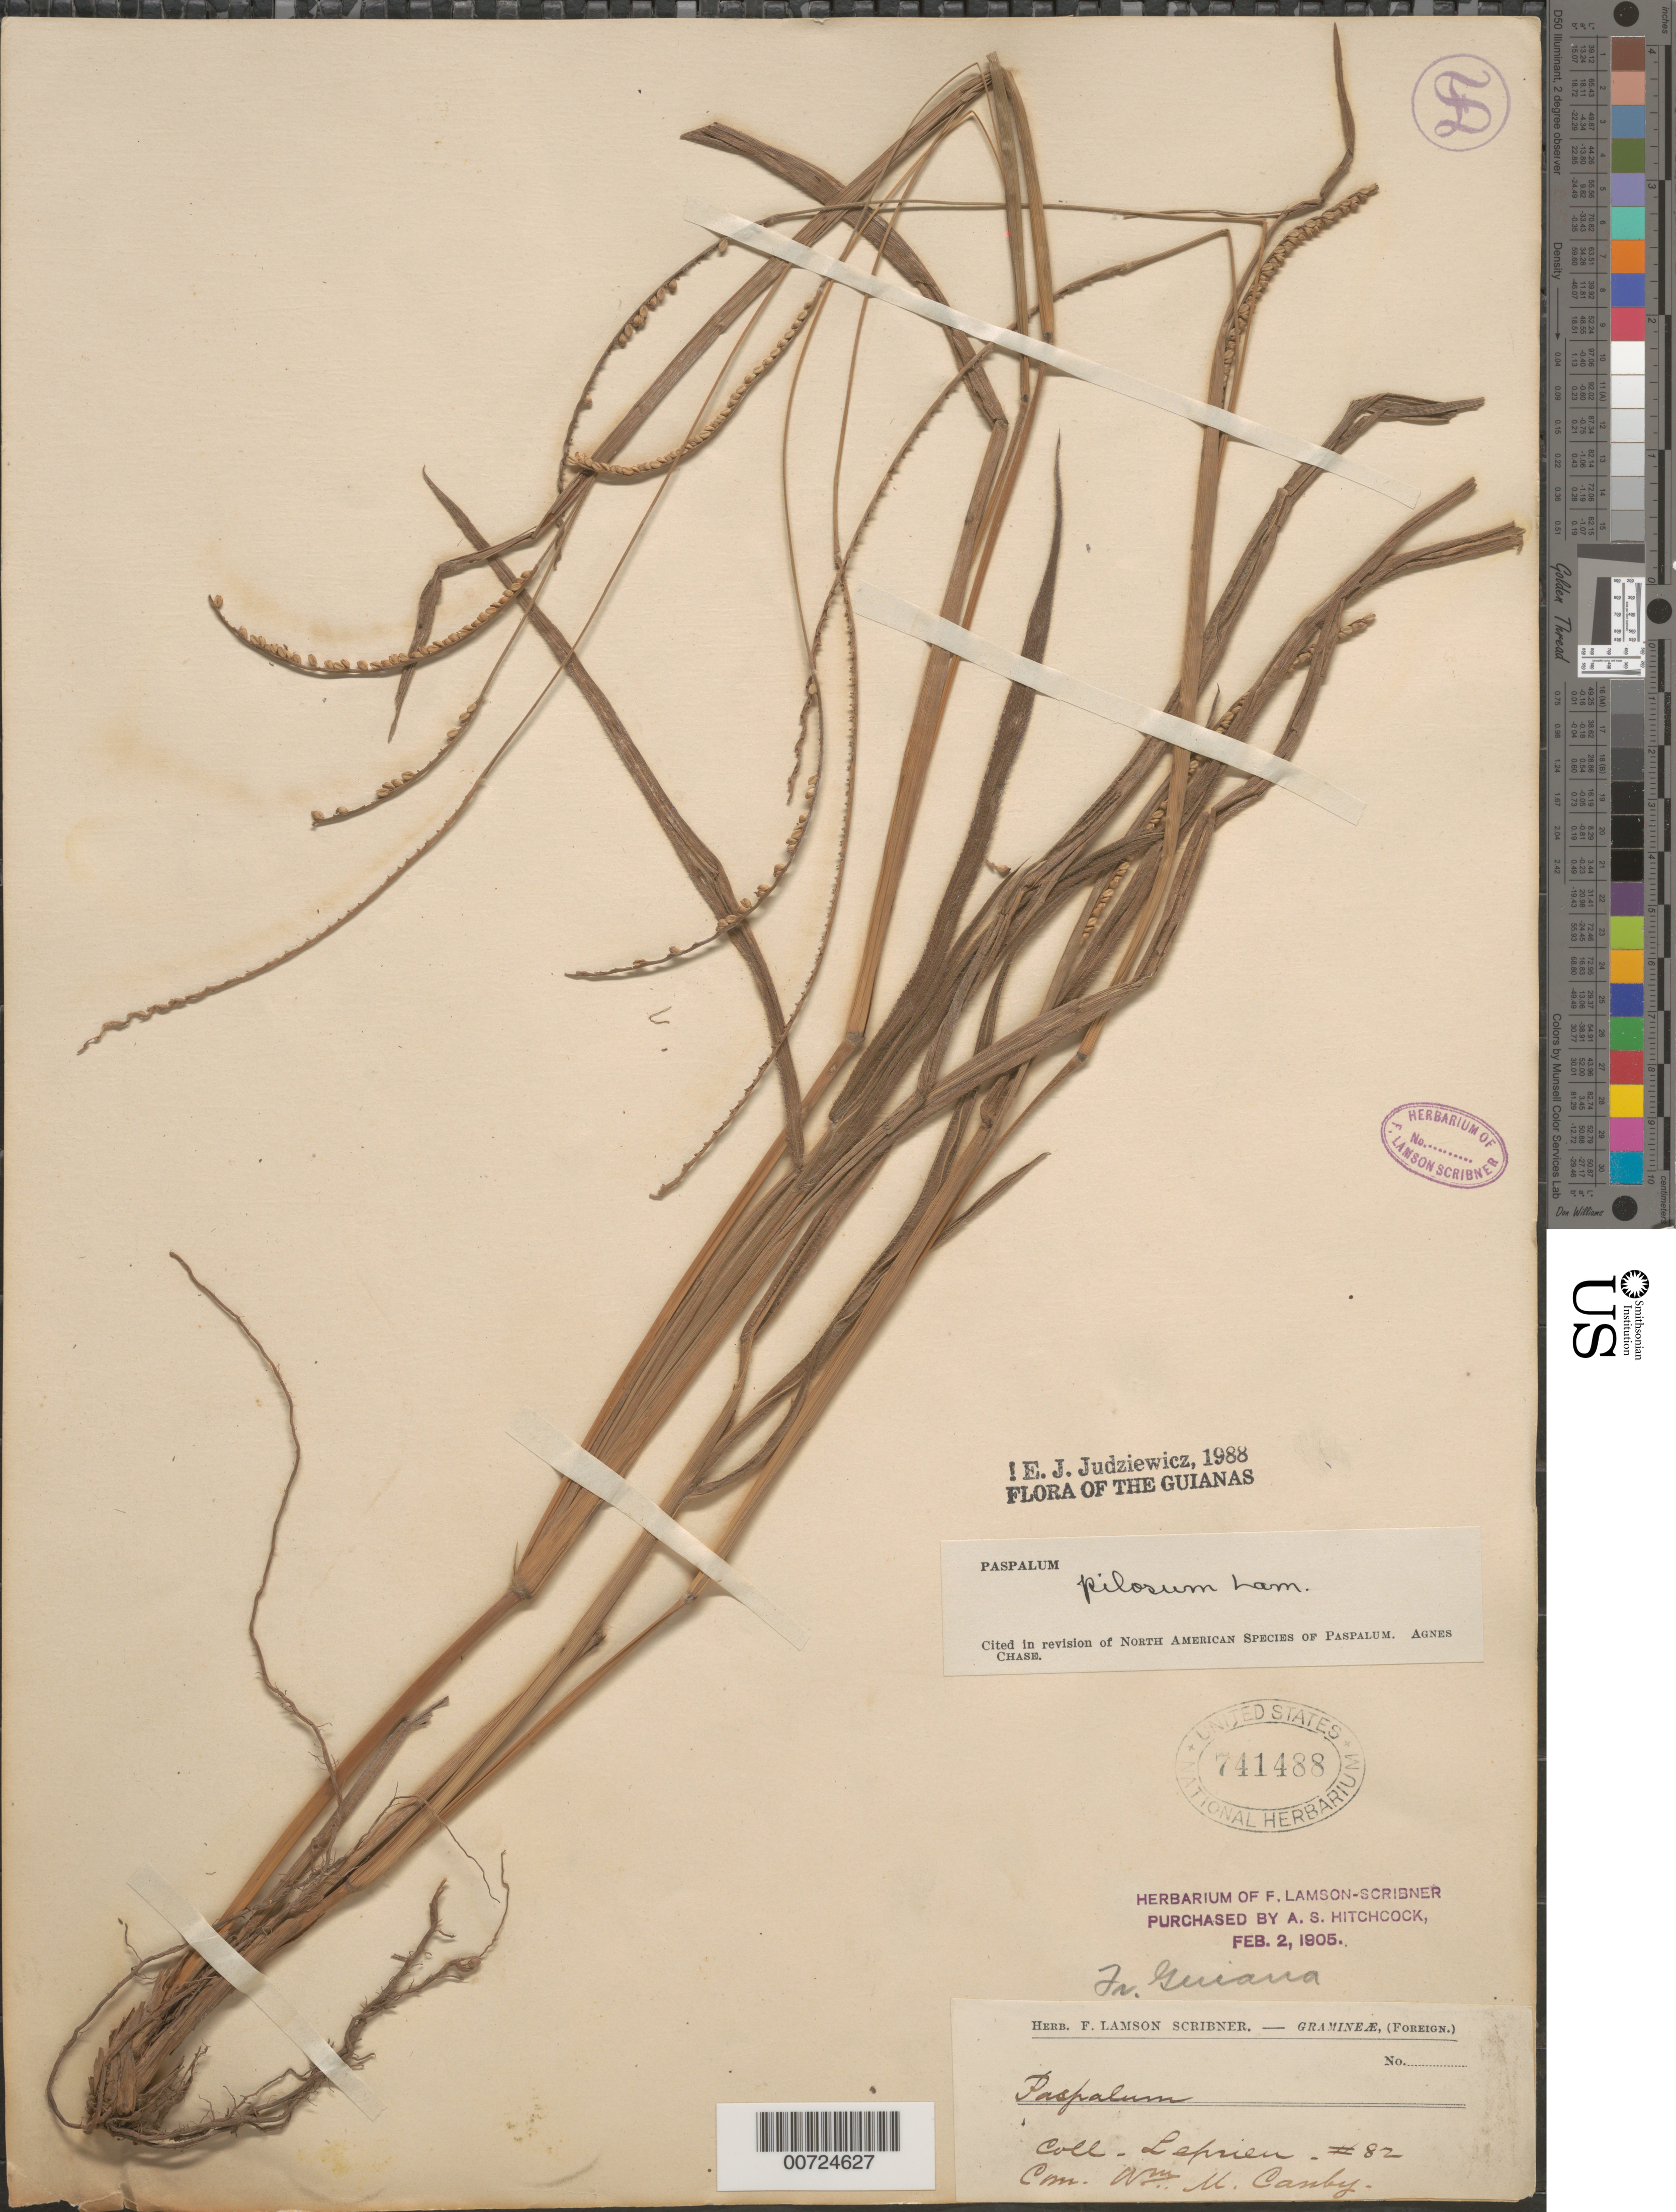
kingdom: Plantae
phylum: Tracheophyta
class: Liliopsida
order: Poales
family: Poaceae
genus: Paspalum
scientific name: Paspalum pilosum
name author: Lam.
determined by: Judziewicz, E. J.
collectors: F. M. R. Leprieur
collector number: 82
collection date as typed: s.d.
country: French Guiana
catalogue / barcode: US 741488